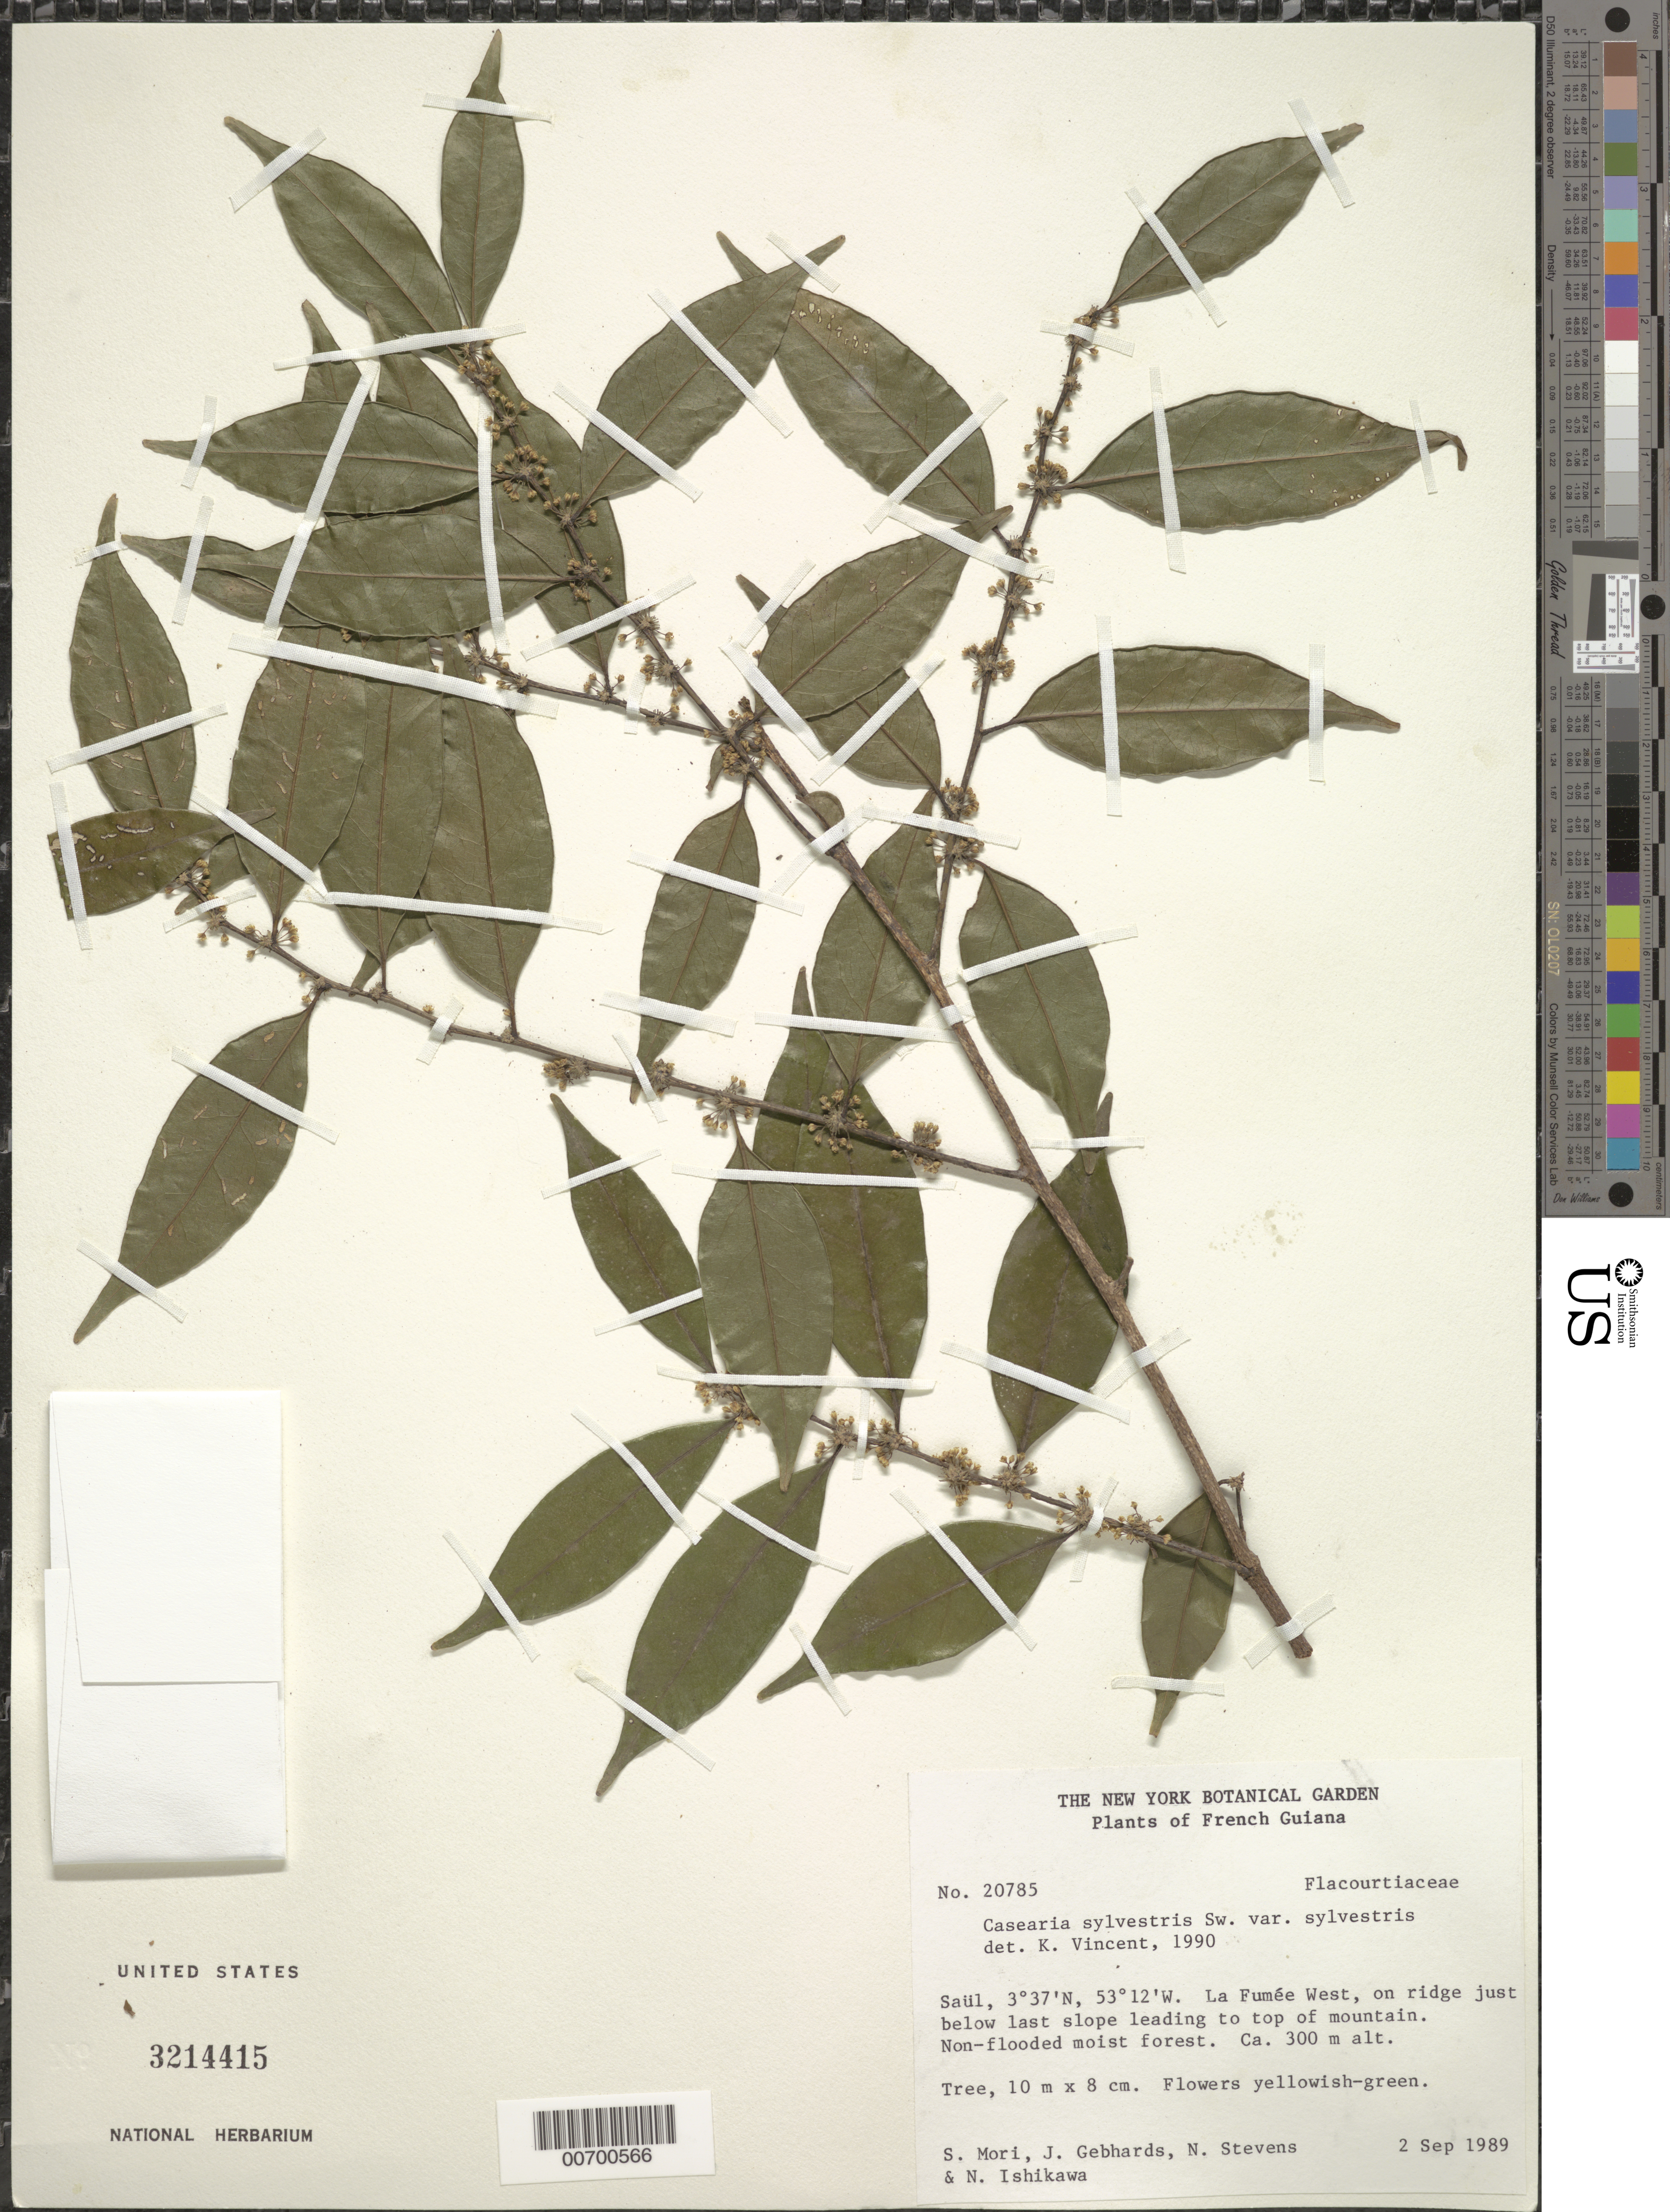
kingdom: Plantae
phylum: Tracheophyta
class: Magnoliopsida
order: Malpighiales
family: Salicaceae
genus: Casearia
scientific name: Casearia sylvestris var. sylvestris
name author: Sw.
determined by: Vincent, K. A.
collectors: S. Mori, J. Gebhards, N. Stevens & N. Ishikawa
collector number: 20785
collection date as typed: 2-Sep-89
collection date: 1989-09-02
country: French Guiana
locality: Saül, La Fumée West, on ridge just below last slope leading to top of mountain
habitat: Non-flooded moist forest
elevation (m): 300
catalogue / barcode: US 3214415